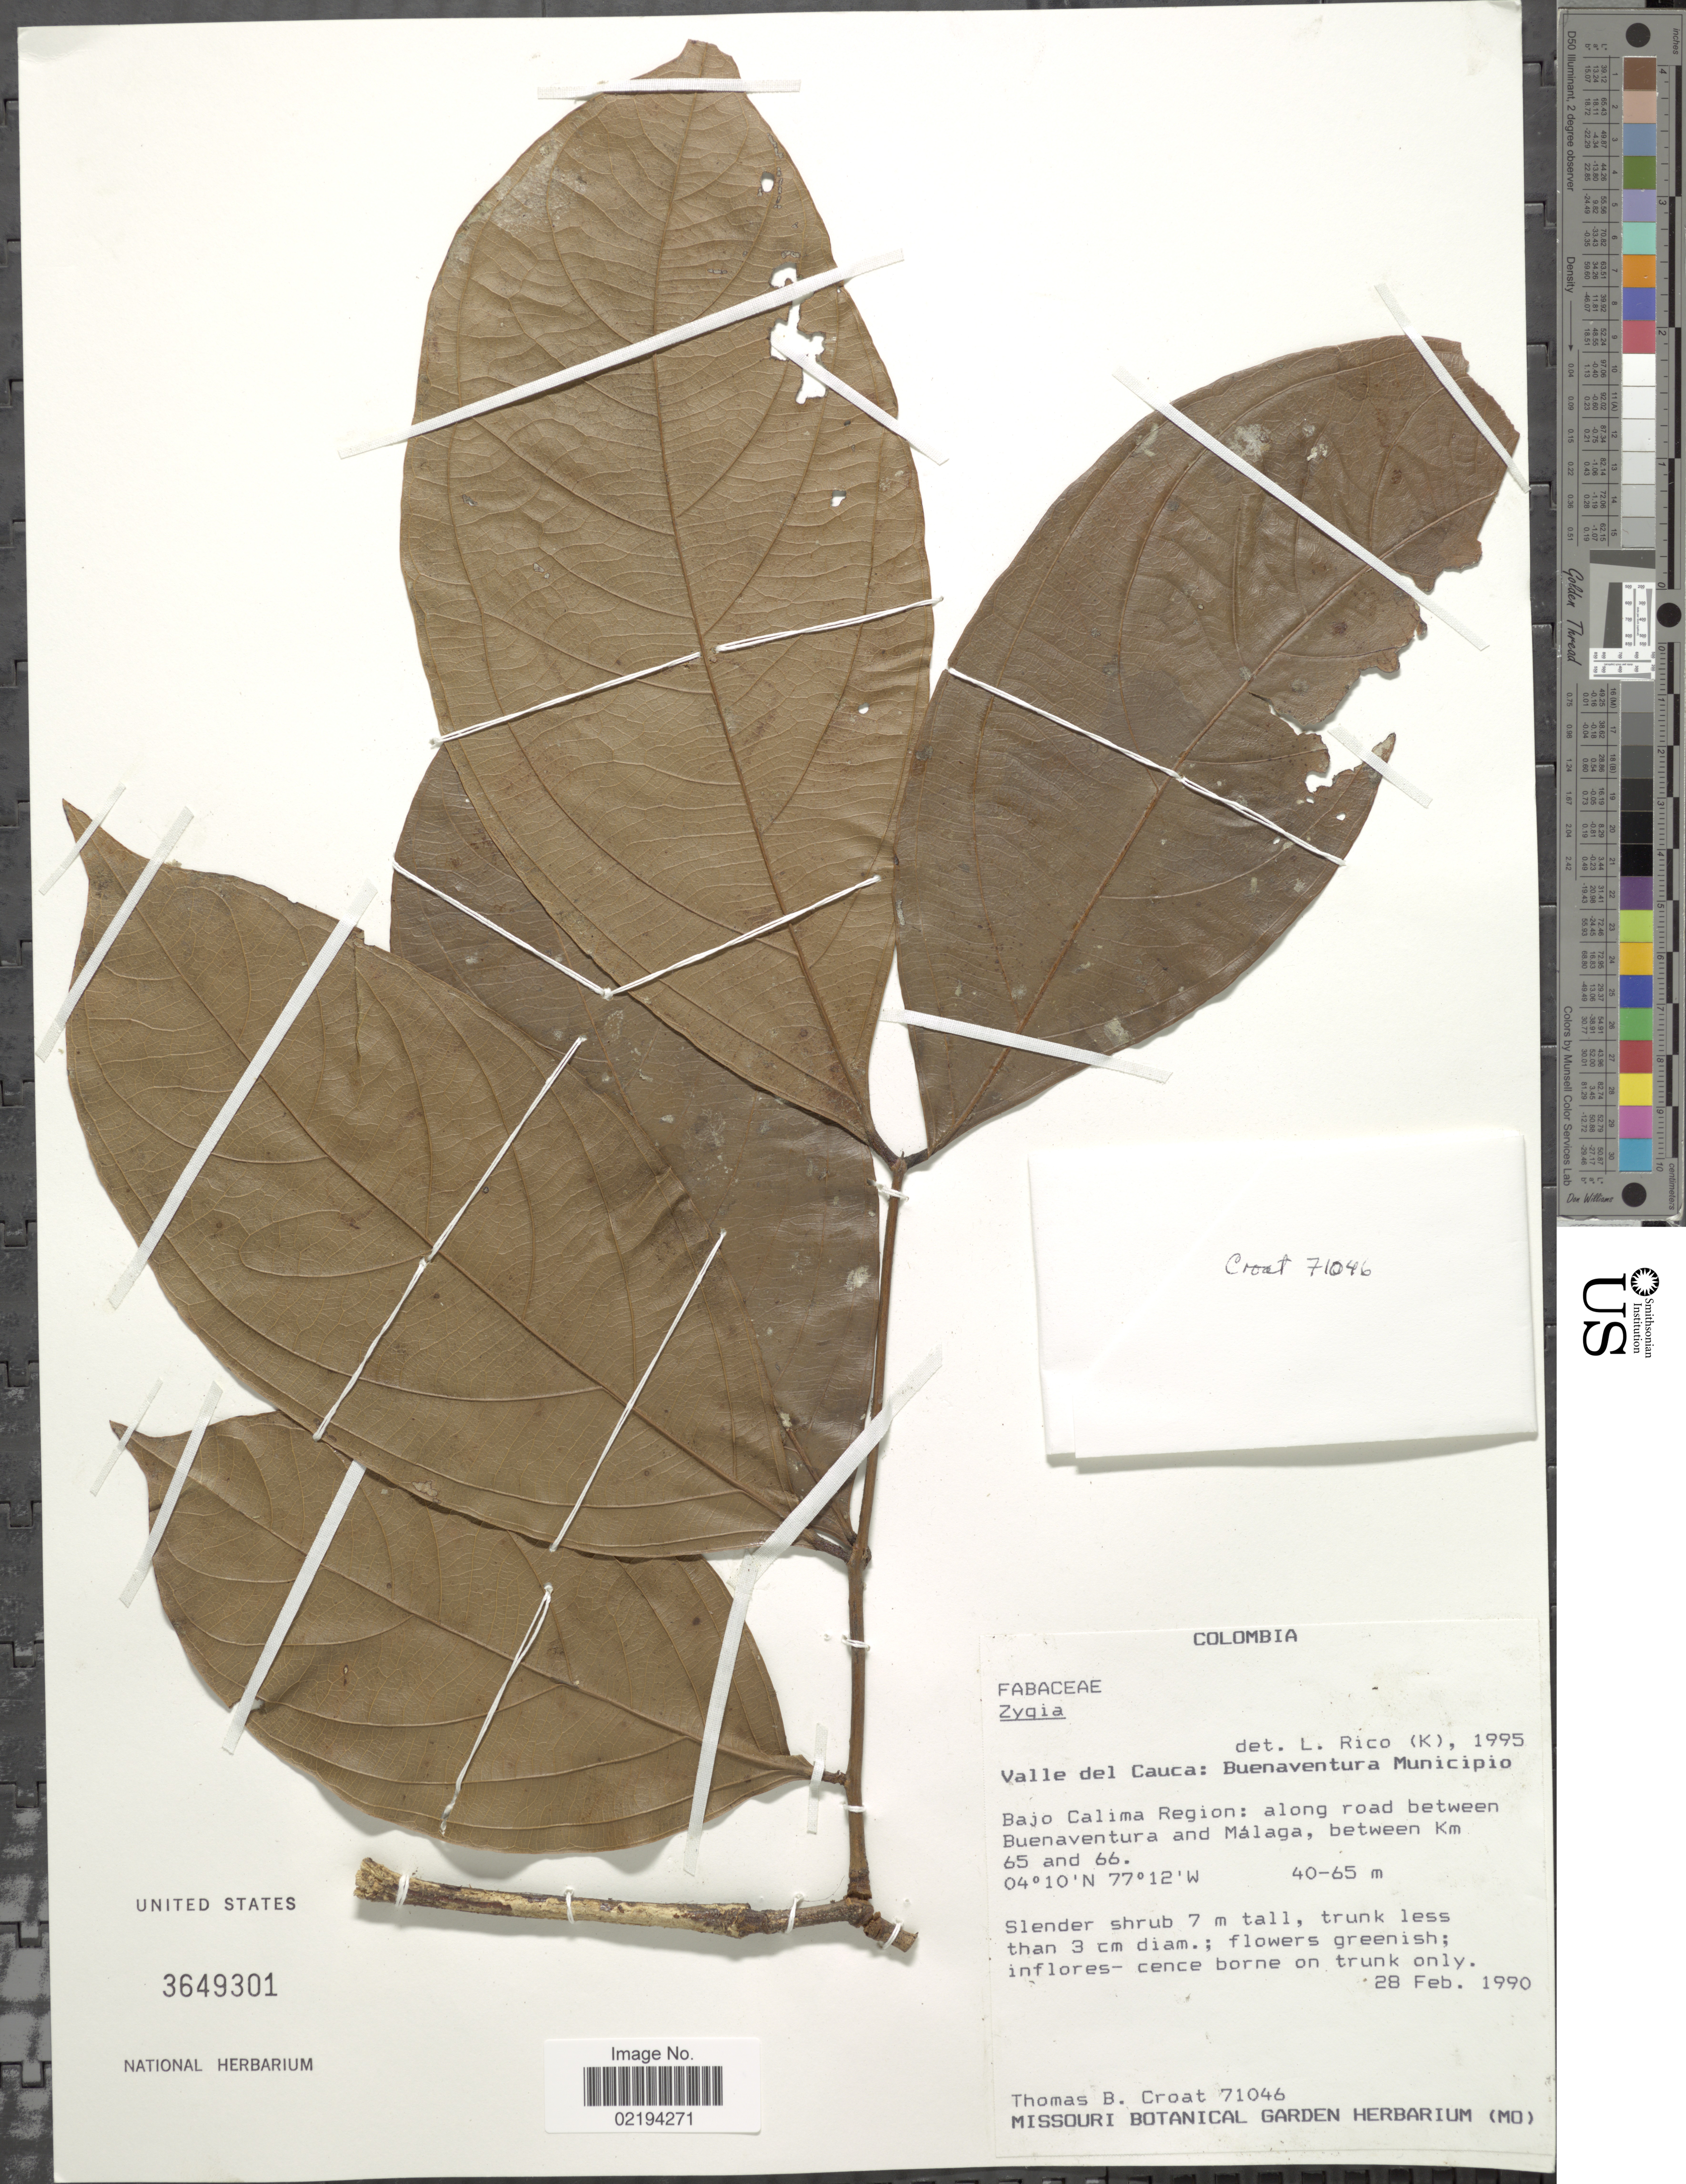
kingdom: Plantae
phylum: Tracheophyta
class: Magnoliopsida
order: Fabales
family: Fabaceae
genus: Zygia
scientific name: Zygia sp.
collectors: T. B. Croat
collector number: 71046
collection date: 1990-02-28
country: Colombia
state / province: Valle del Cauca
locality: Buenaventura Municipio, Bajo Calima Region: along road between Buenaventura and Malaga, between Km 65 an 66.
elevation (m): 40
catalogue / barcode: US 3649301